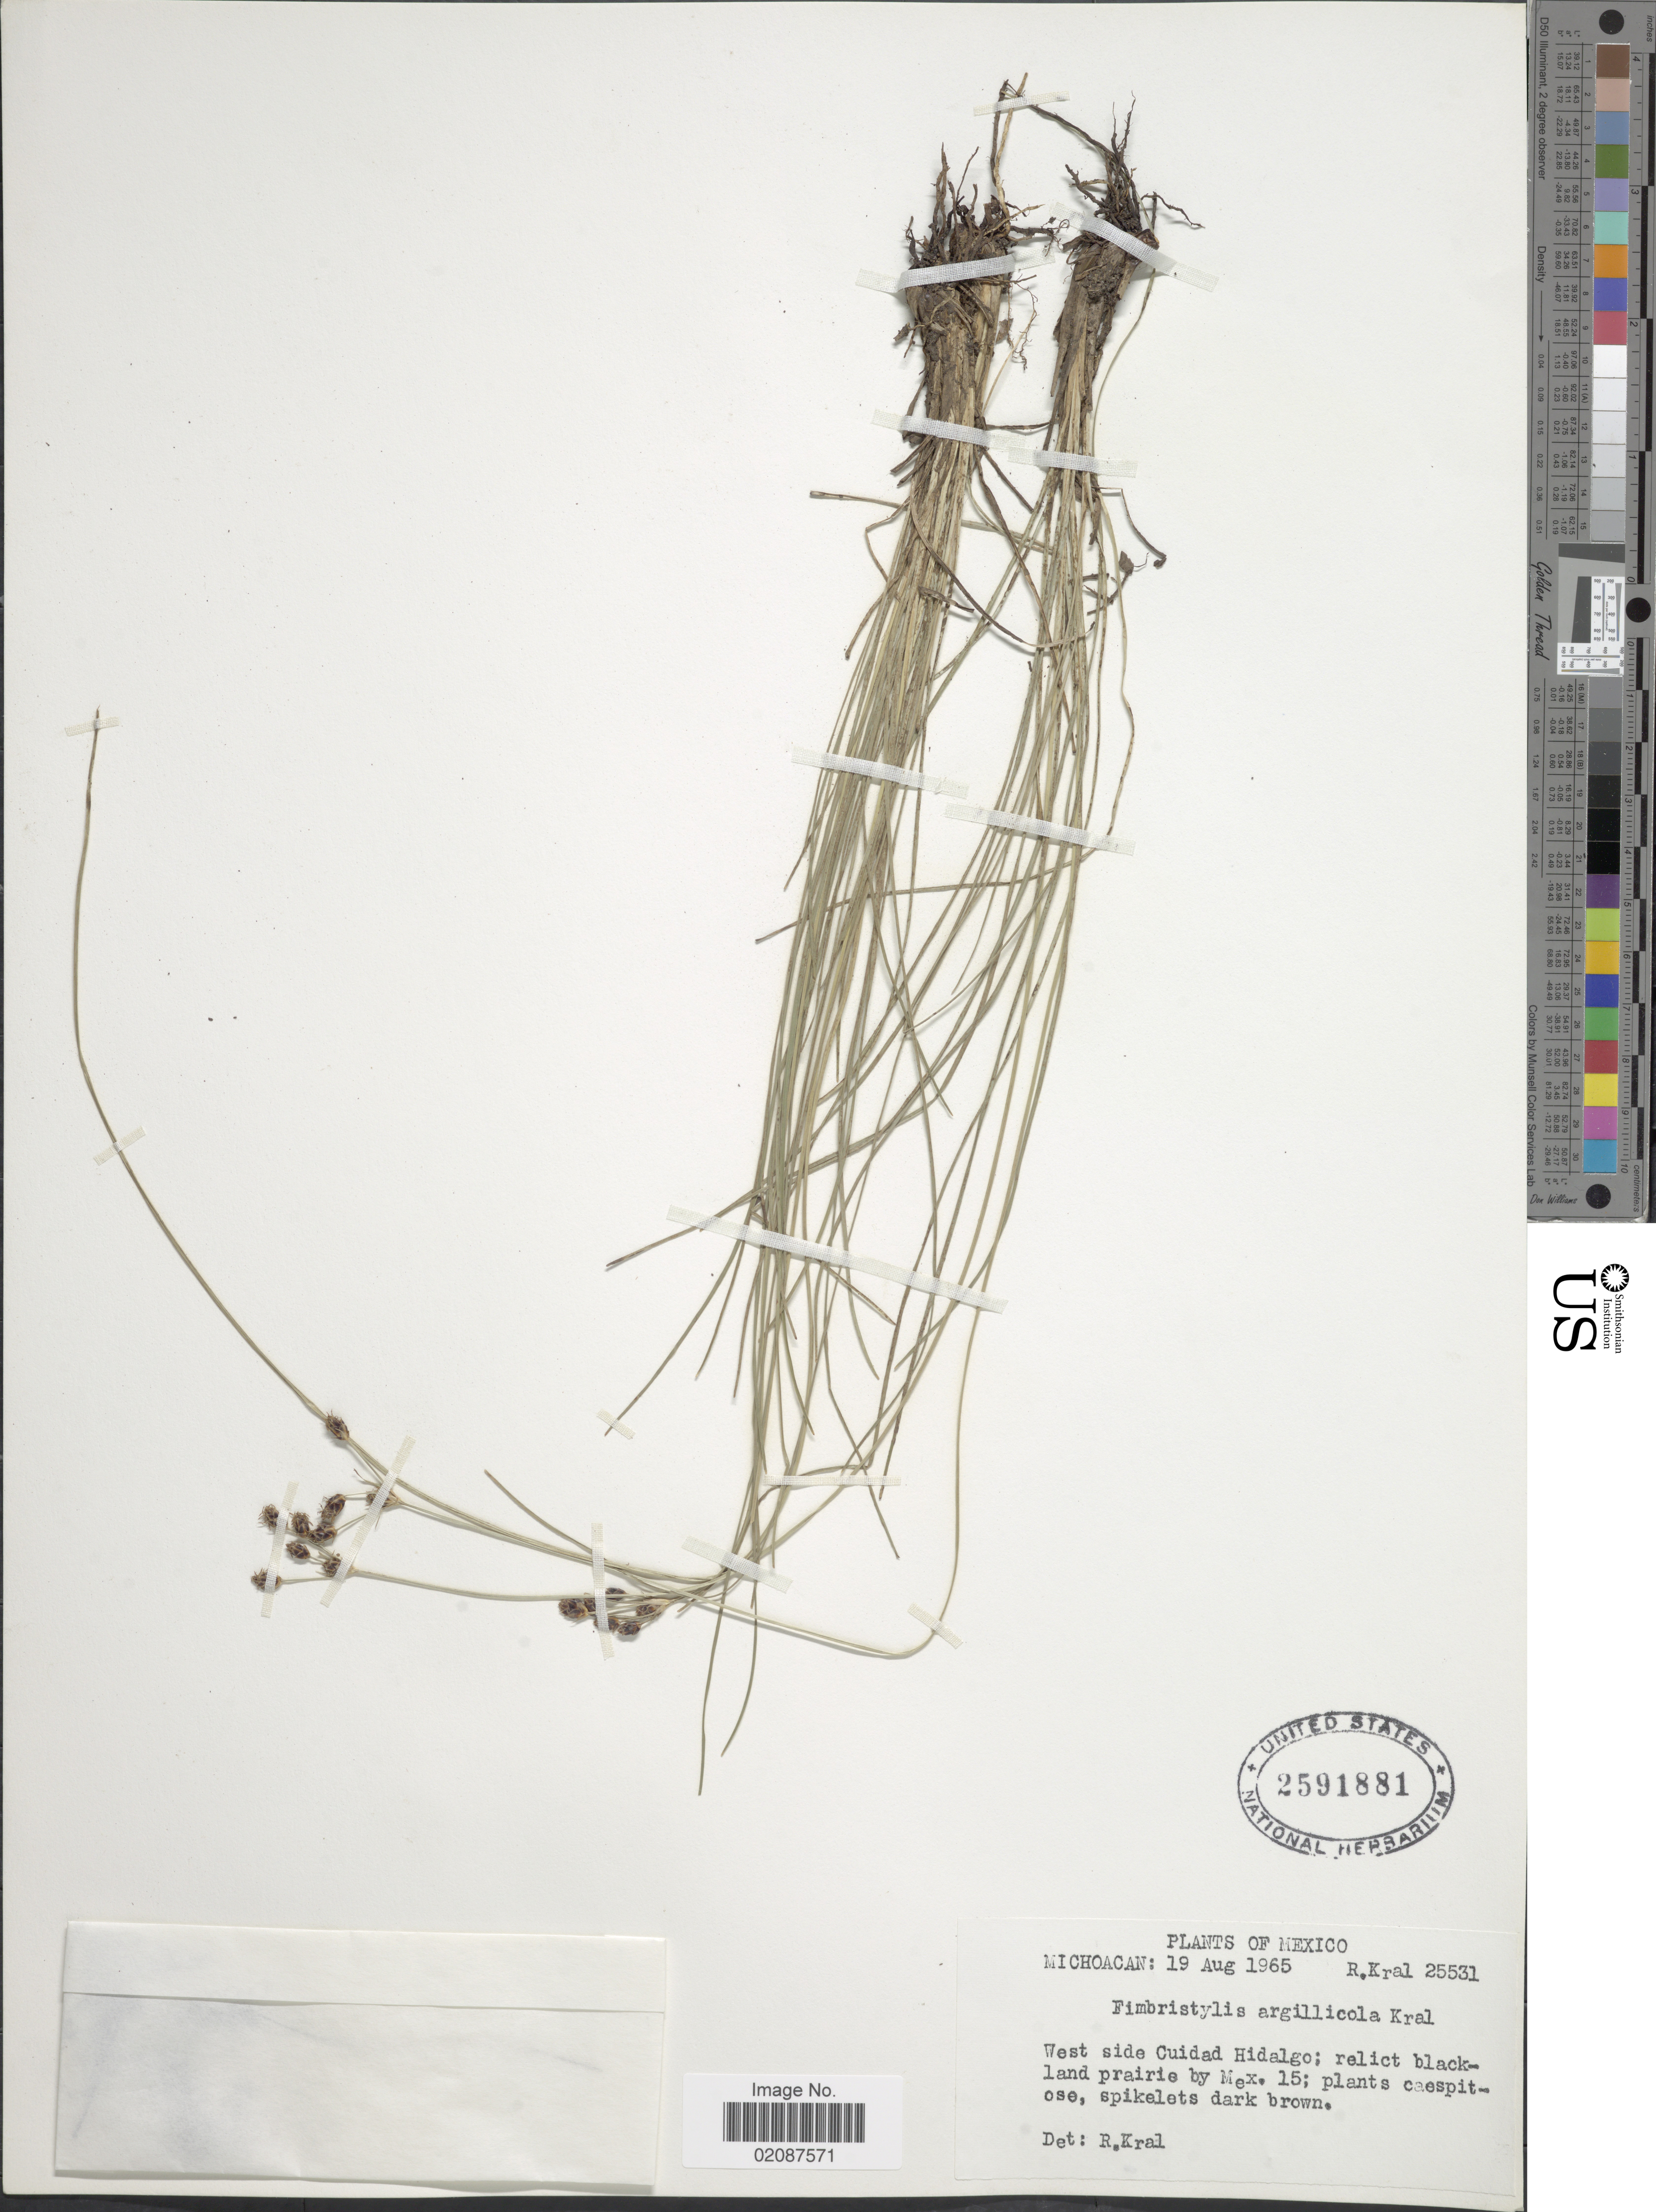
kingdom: Plantae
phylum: Tracheophyta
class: Liliopsida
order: Poales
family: Cyperaceae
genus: Fimbristylis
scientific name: Fimbristylis argillicola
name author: Kral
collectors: R. Kral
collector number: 25531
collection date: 1965-08-19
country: Mexico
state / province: Michoacán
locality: West side Cuidad Hidalgo, relict blackland prairie by Mex. 15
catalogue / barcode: US 2591881